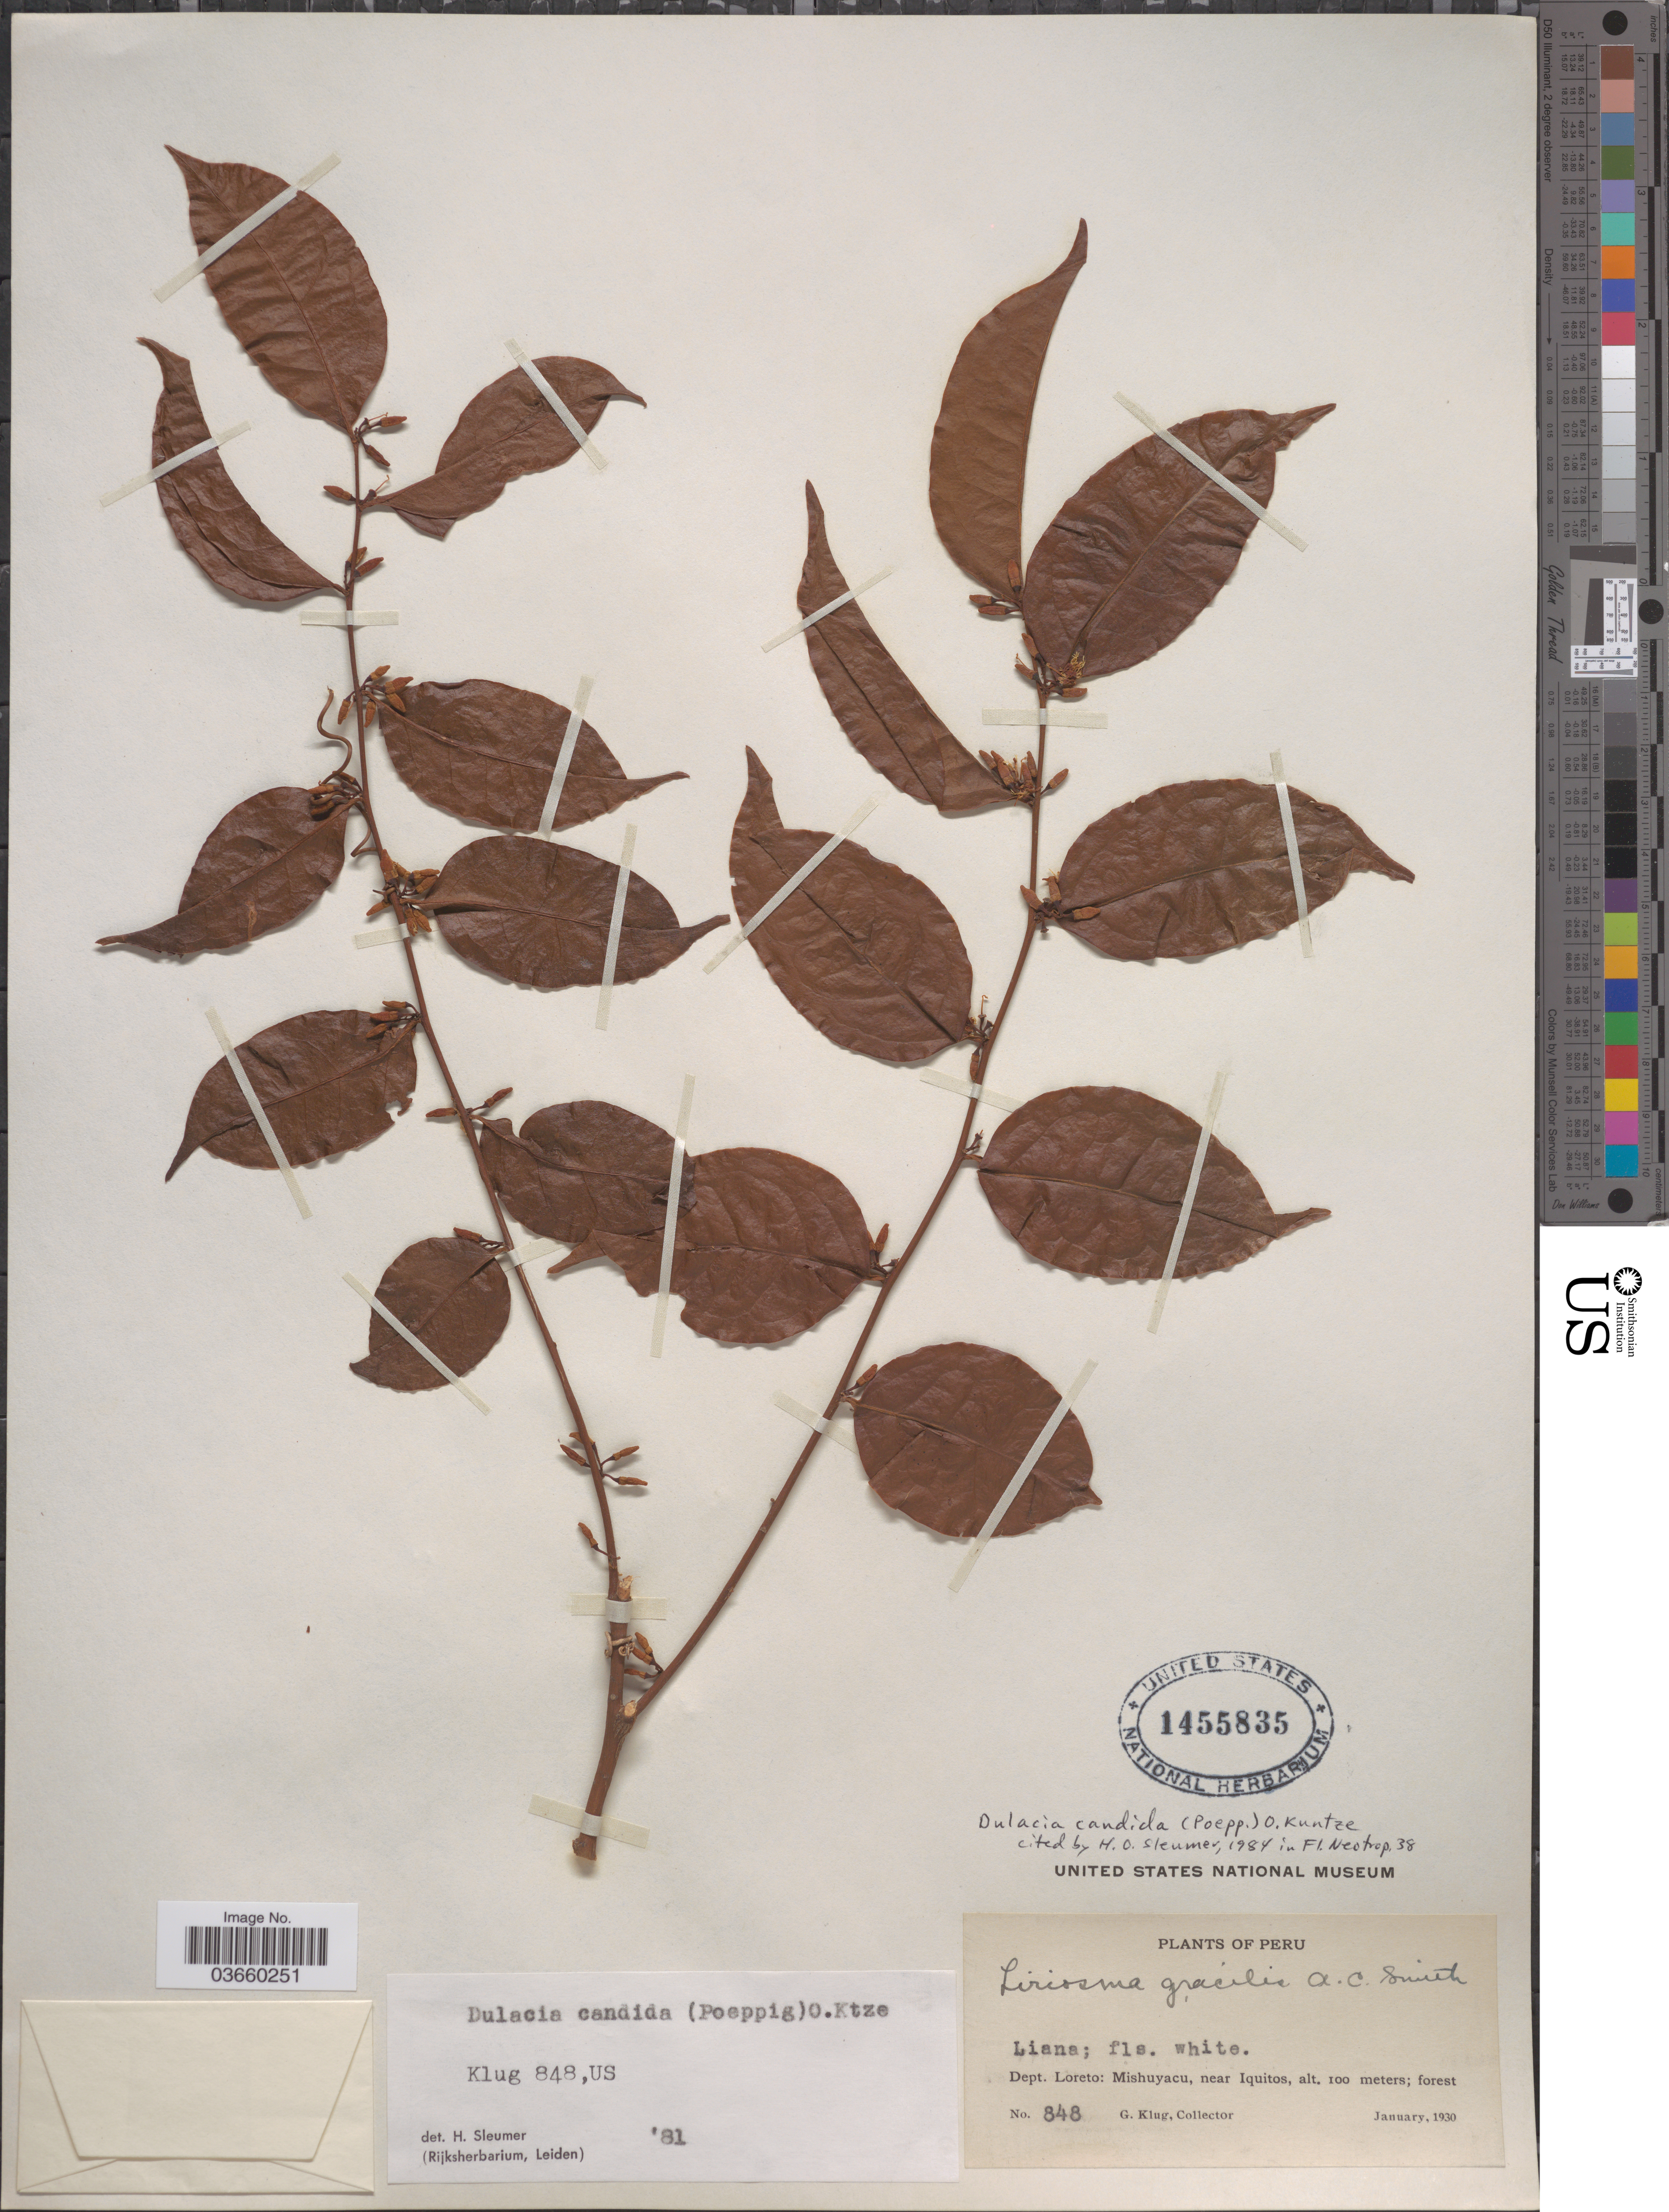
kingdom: Plantae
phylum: Tracheophyta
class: Magnoliopsida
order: Santalales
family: Olacaceae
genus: Dulacia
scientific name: Dulacia candida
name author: (Poepp.) Kuntze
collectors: G. Klug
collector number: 848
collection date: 1930-01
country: Peru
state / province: Loreto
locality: Dept. Loreto: Mishuyacu, near Iquitos.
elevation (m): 100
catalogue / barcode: US 1455835